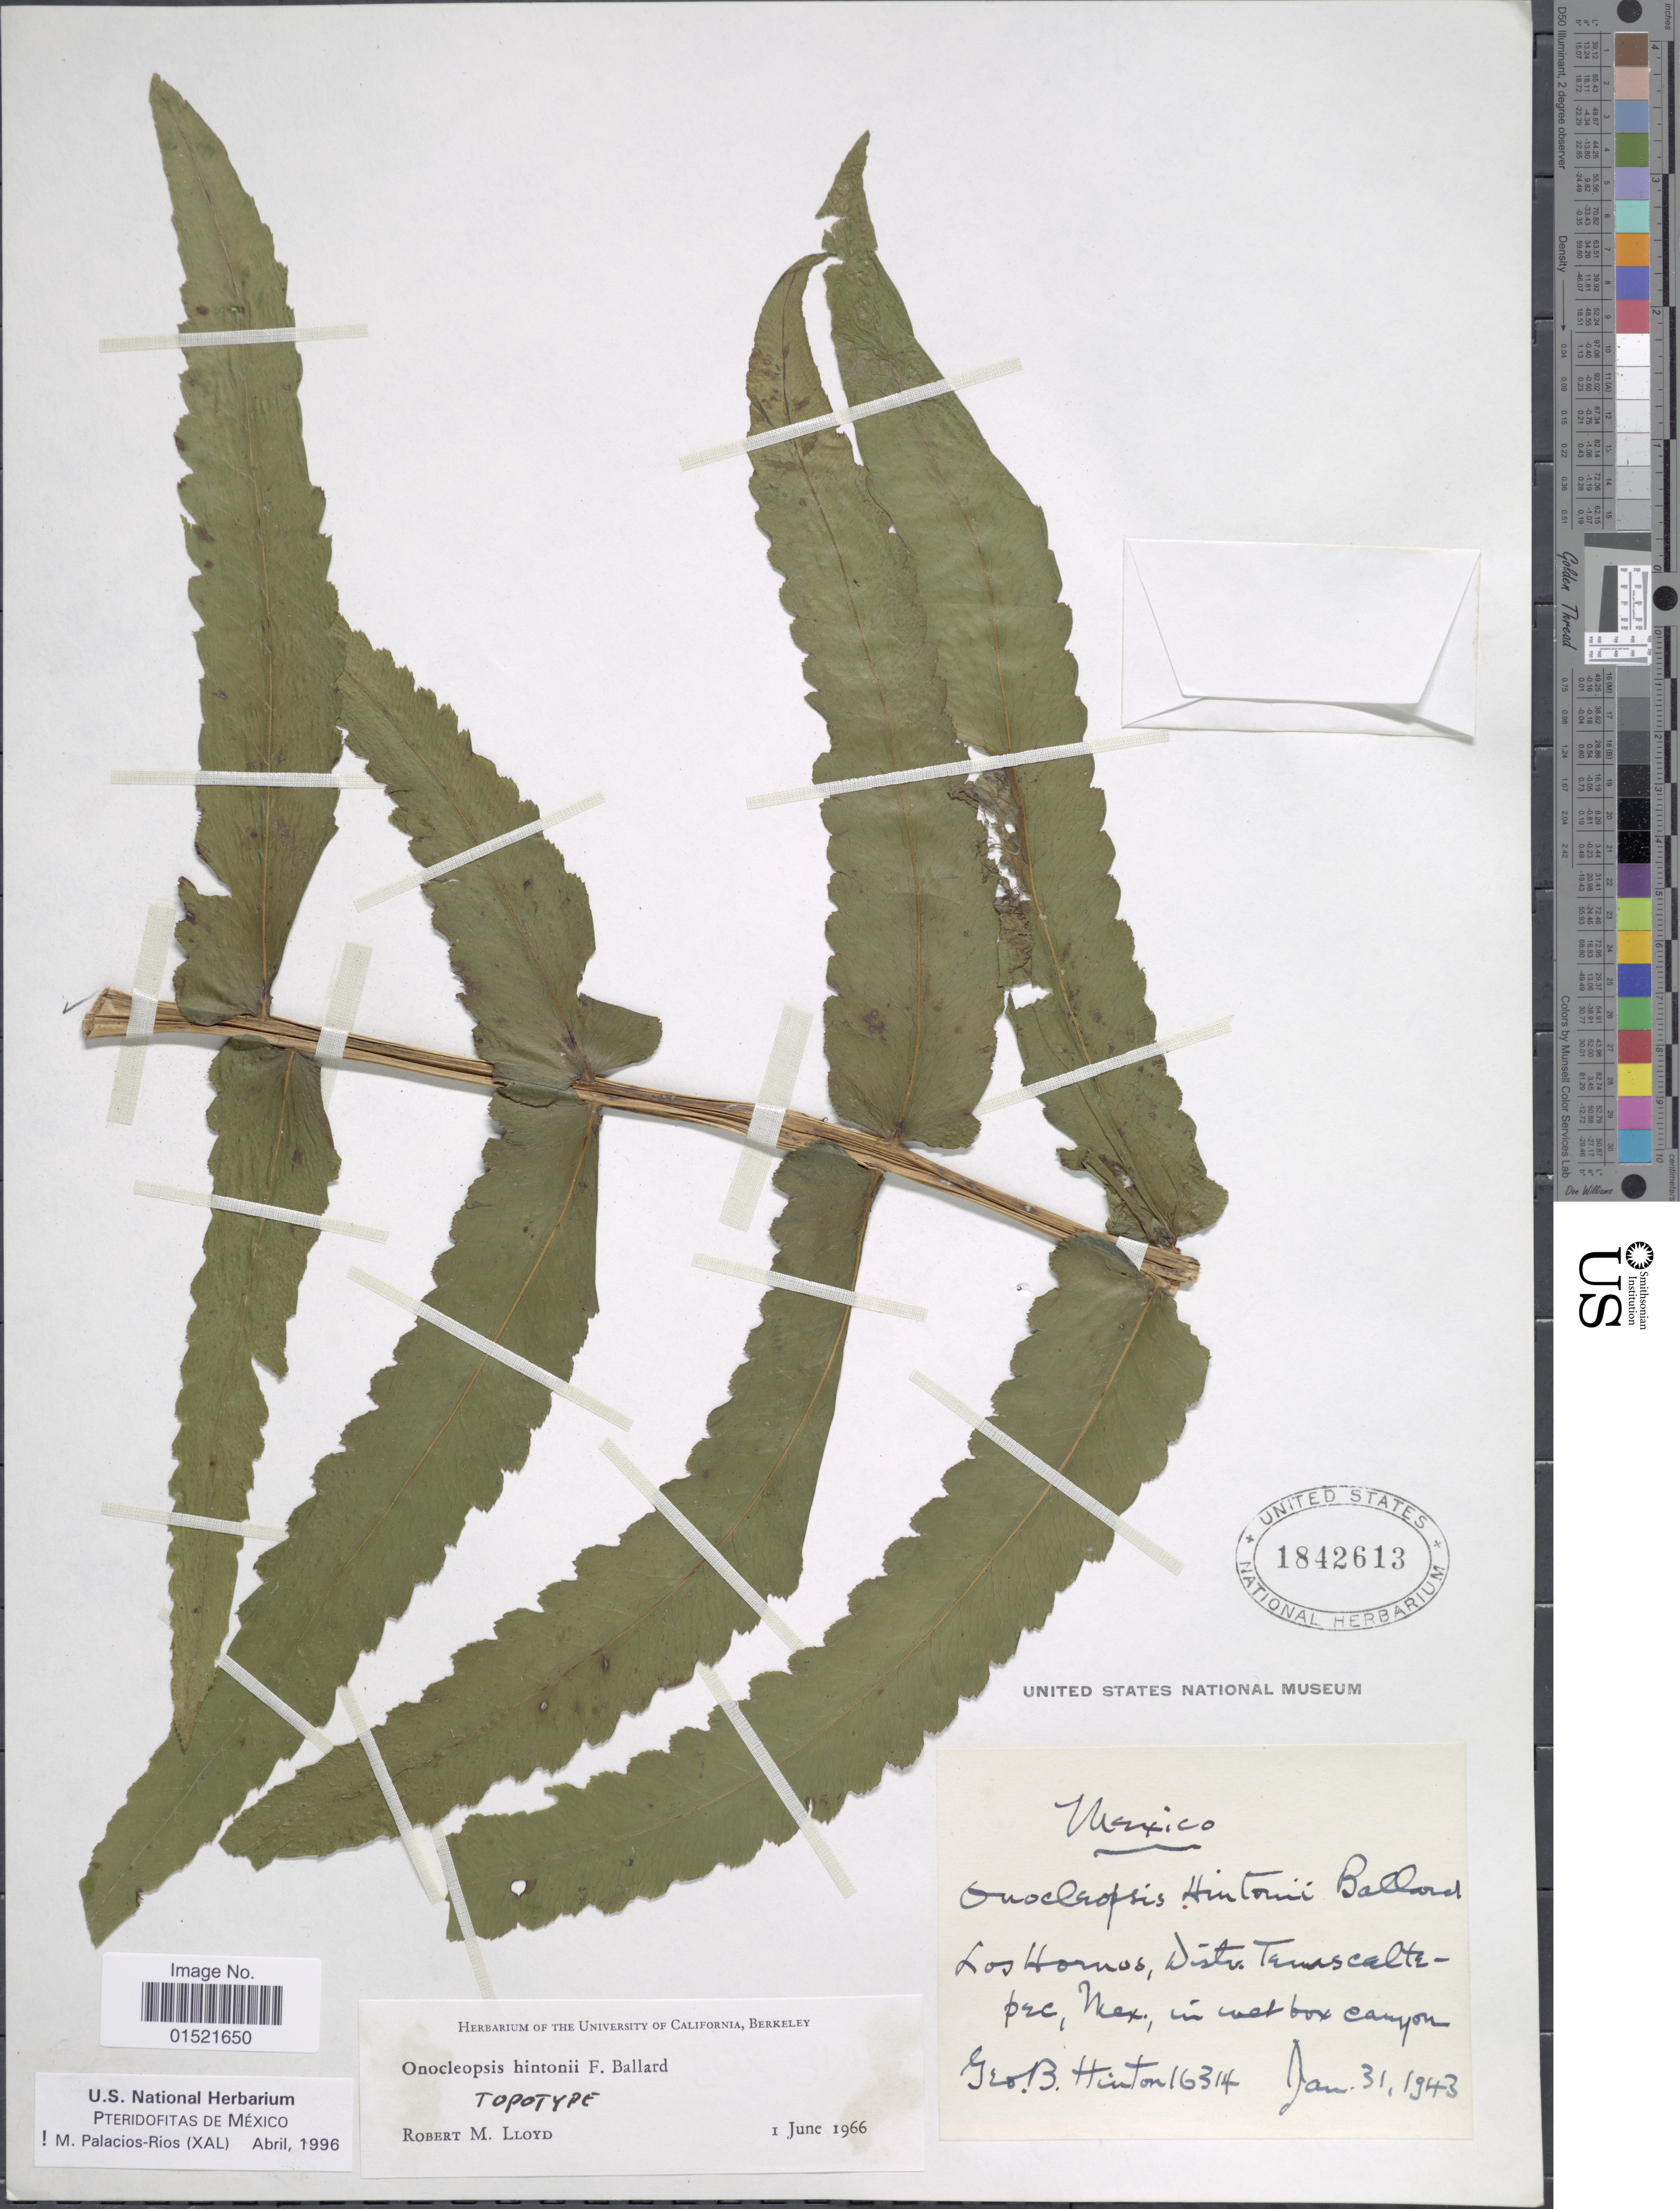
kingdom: Plantae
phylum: Tracheophyta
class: Polypodiopsida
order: Polypodiales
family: Onocleaceae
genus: Onocleopsis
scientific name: Onocleopsis hintonii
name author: F. Ballard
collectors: G. B. Hinton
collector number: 16314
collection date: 1943-01-31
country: Mexico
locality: Los Hornos, Distr. Temascaltepec, Mex., in wet box Canyon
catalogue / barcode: US 1842613